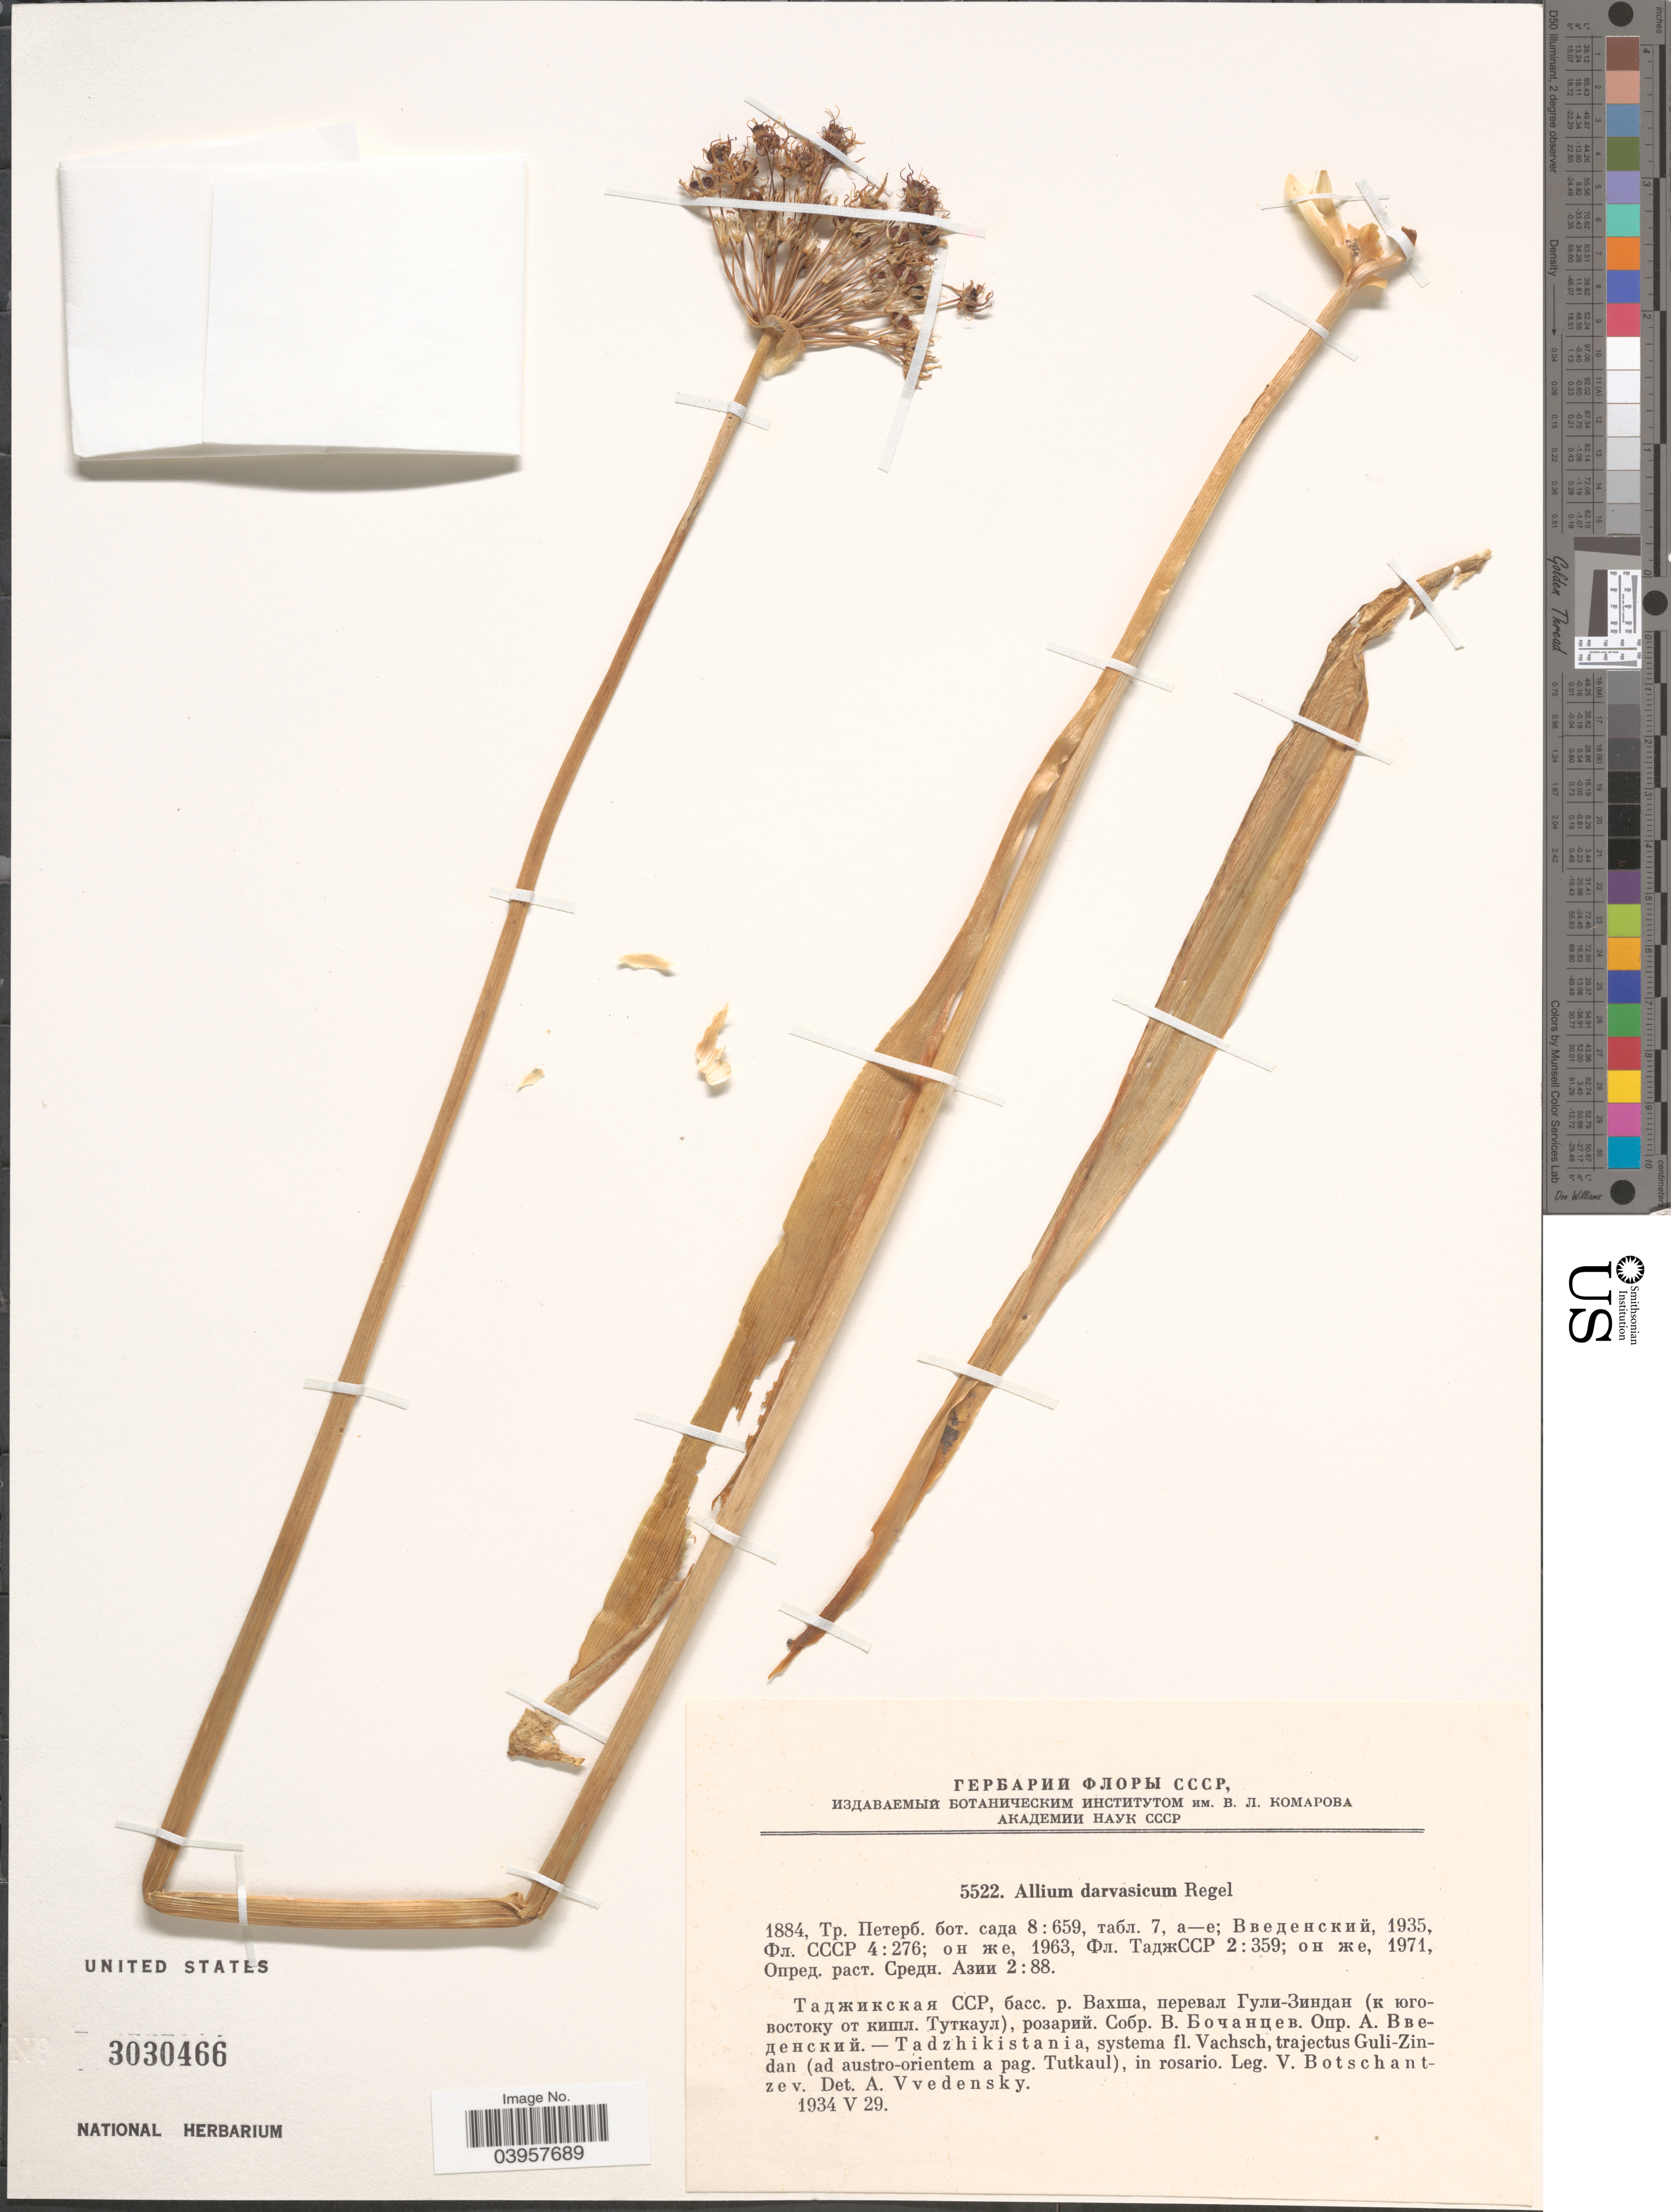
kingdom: Plantae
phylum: Tracheophyta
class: Liliopsida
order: Asparagales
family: Amaryllidaceae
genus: Allium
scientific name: Allium darwasicum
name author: Regel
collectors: V. P. Botschantzev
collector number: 5522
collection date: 1934-05-29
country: Tajikistan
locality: Tadzhikistania, systema fl. Vachsch, trajectus Guli-Zindan (ad austro-orientem a pag. Tutkaul), in rosario.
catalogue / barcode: US 3030466